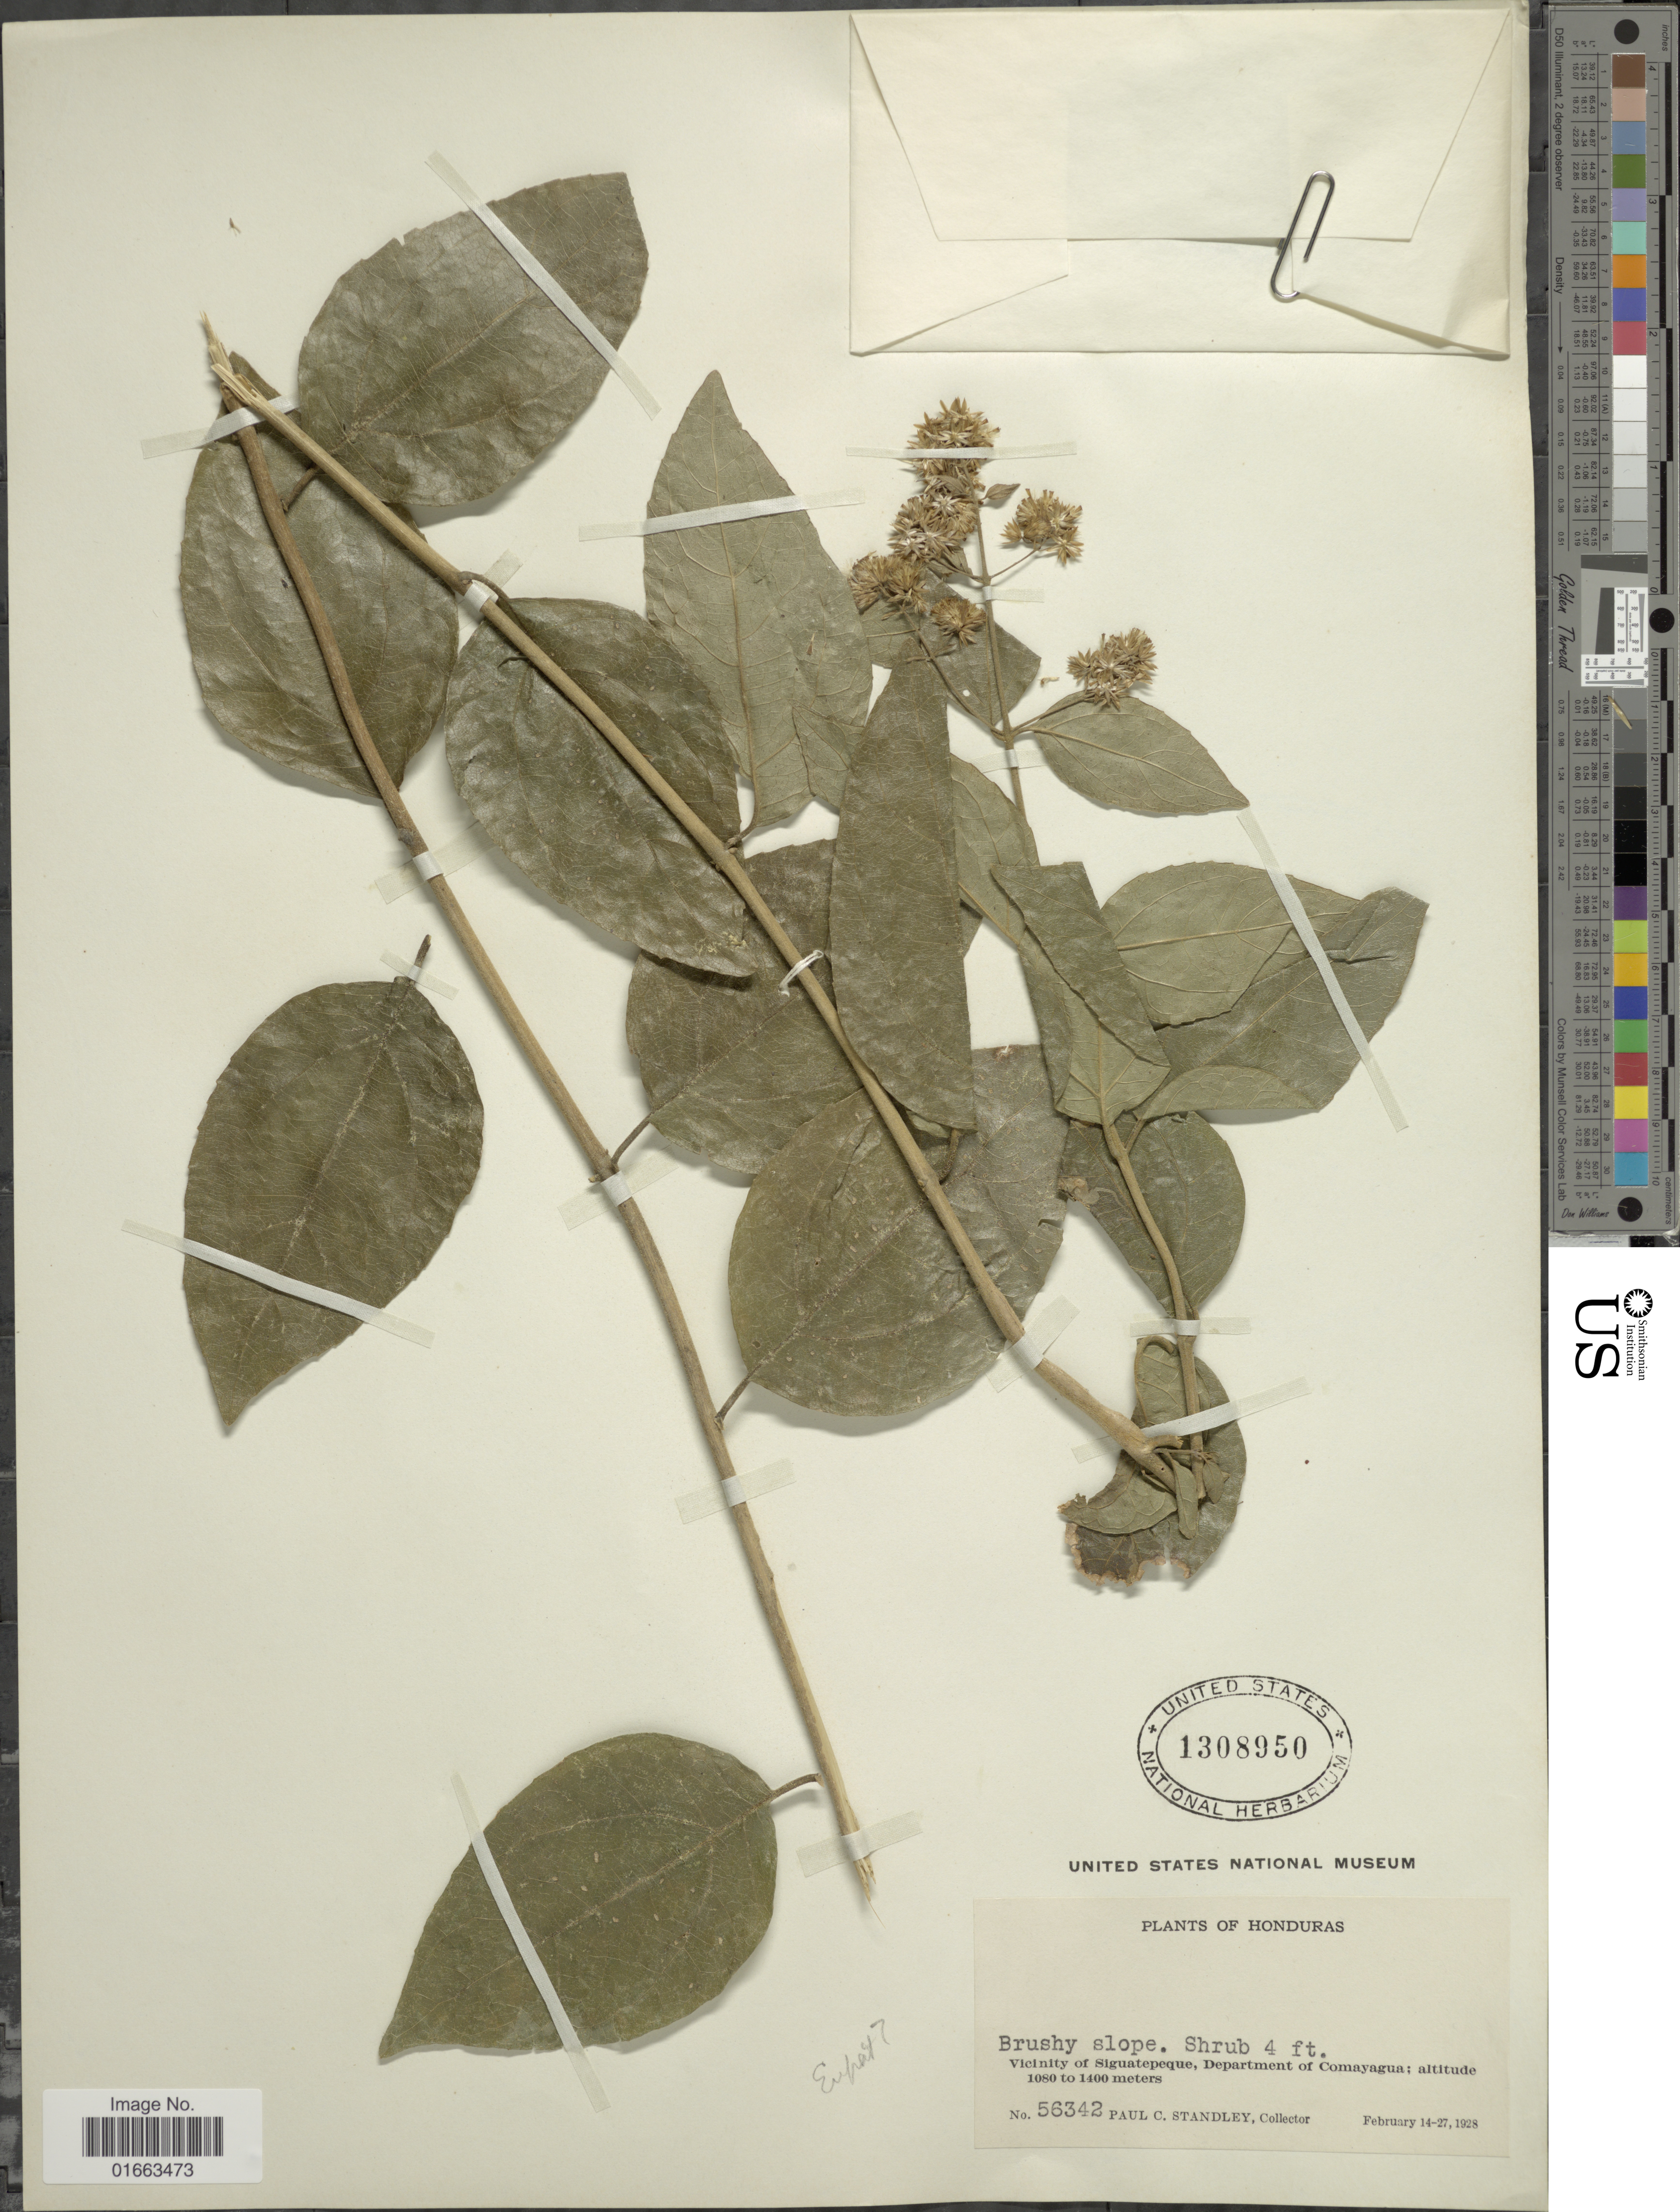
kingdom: Plantae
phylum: Tracheophyta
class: Magnoliopsida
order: Asterales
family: Asteraceae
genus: Koanophyllon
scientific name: Koanophyllon hondurensis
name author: (B.L. Rob.) R.M. King & H. Rob.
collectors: P. C. Standley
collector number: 56342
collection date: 1928-02-14/1928-02-27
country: Honduras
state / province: Comayagua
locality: Brushy slope, Vicinity of Siguatepeque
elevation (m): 1080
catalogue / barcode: US 1308950